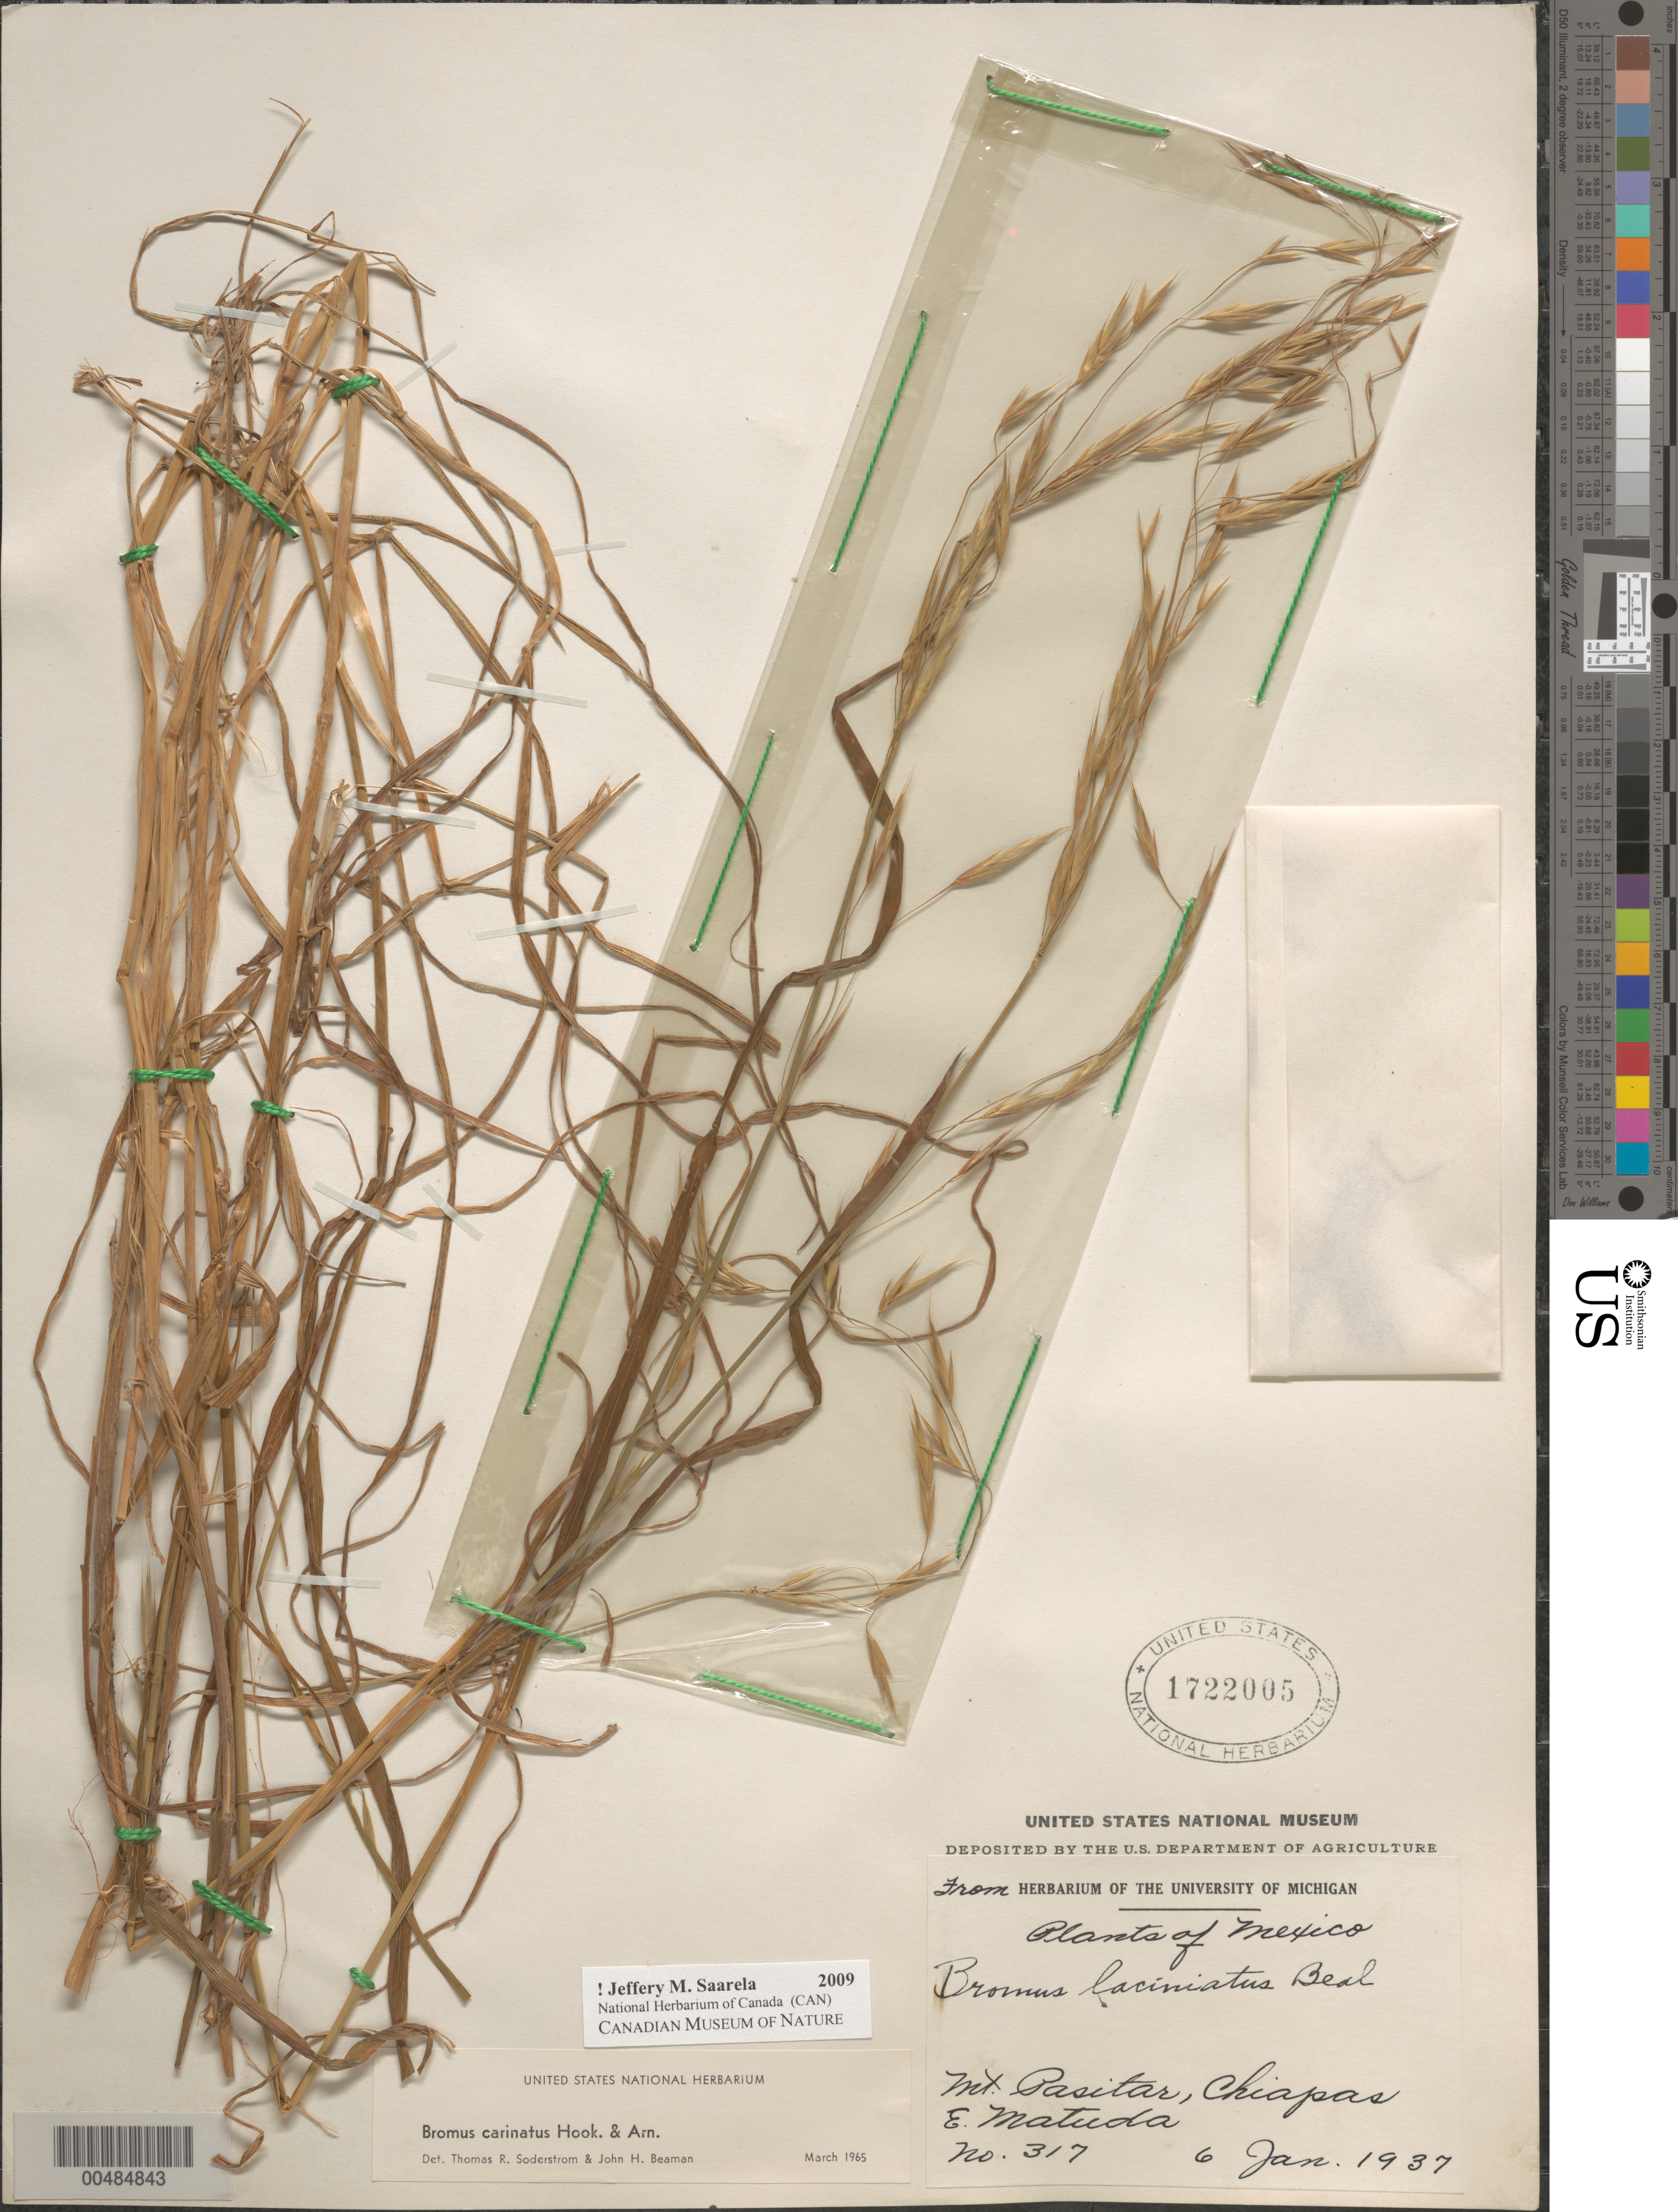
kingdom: Plantae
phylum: Tracheophyta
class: Liliopsida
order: Poales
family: Poaceae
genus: Bromus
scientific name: Bromus carinatus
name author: Hook. & Arn.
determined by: Soderstrom, T. R.; Beaman, J. H.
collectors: E. Matuda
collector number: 317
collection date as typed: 6 Jan 1937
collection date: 1937-01-06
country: Mexico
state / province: Chiapas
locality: Mt. Pasitar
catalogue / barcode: US 1722005